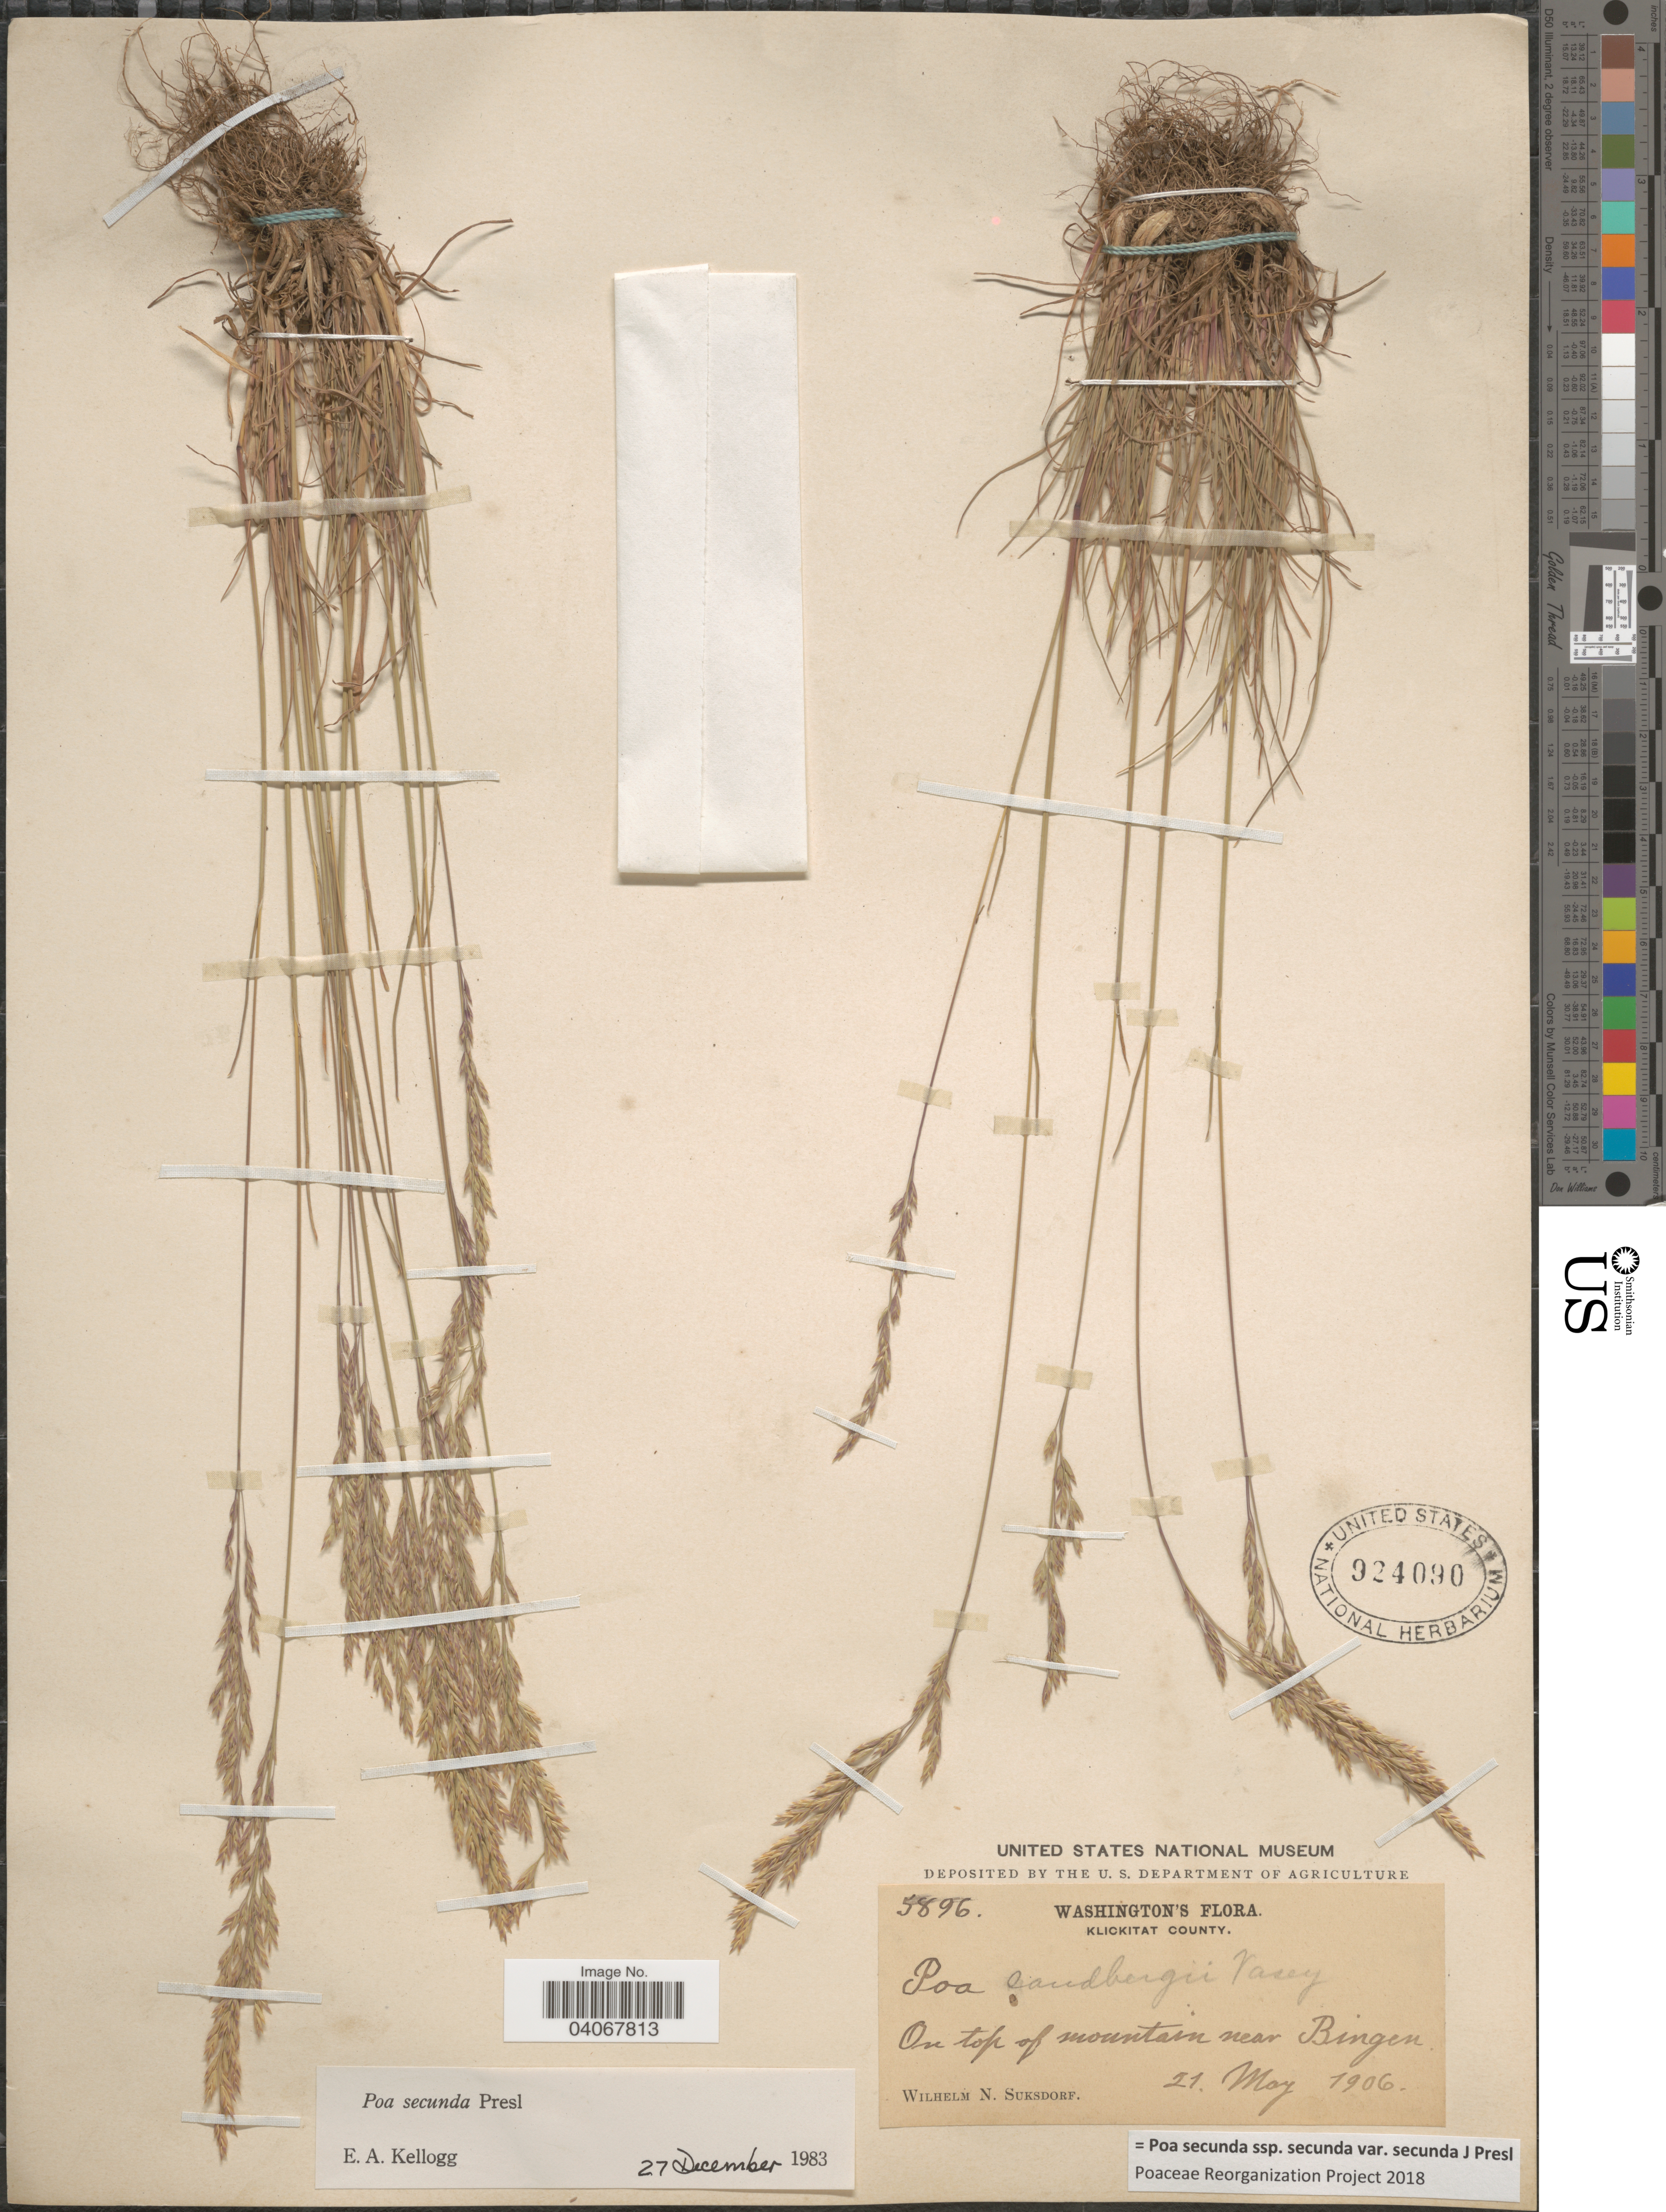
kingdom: Plantae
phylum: Tracheophyta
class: Liliopsida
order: Poales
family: Poaceae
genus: Poa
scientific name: Poa secunda subsp. secunda var. secunda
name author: J. Presl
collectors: W. N. Suksdorf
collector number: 5896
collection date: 1906-05-21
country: United States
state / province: Washington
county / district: Klickitat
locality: Klickitat County. On top of mountain near Bingen.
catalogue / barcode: US 924090